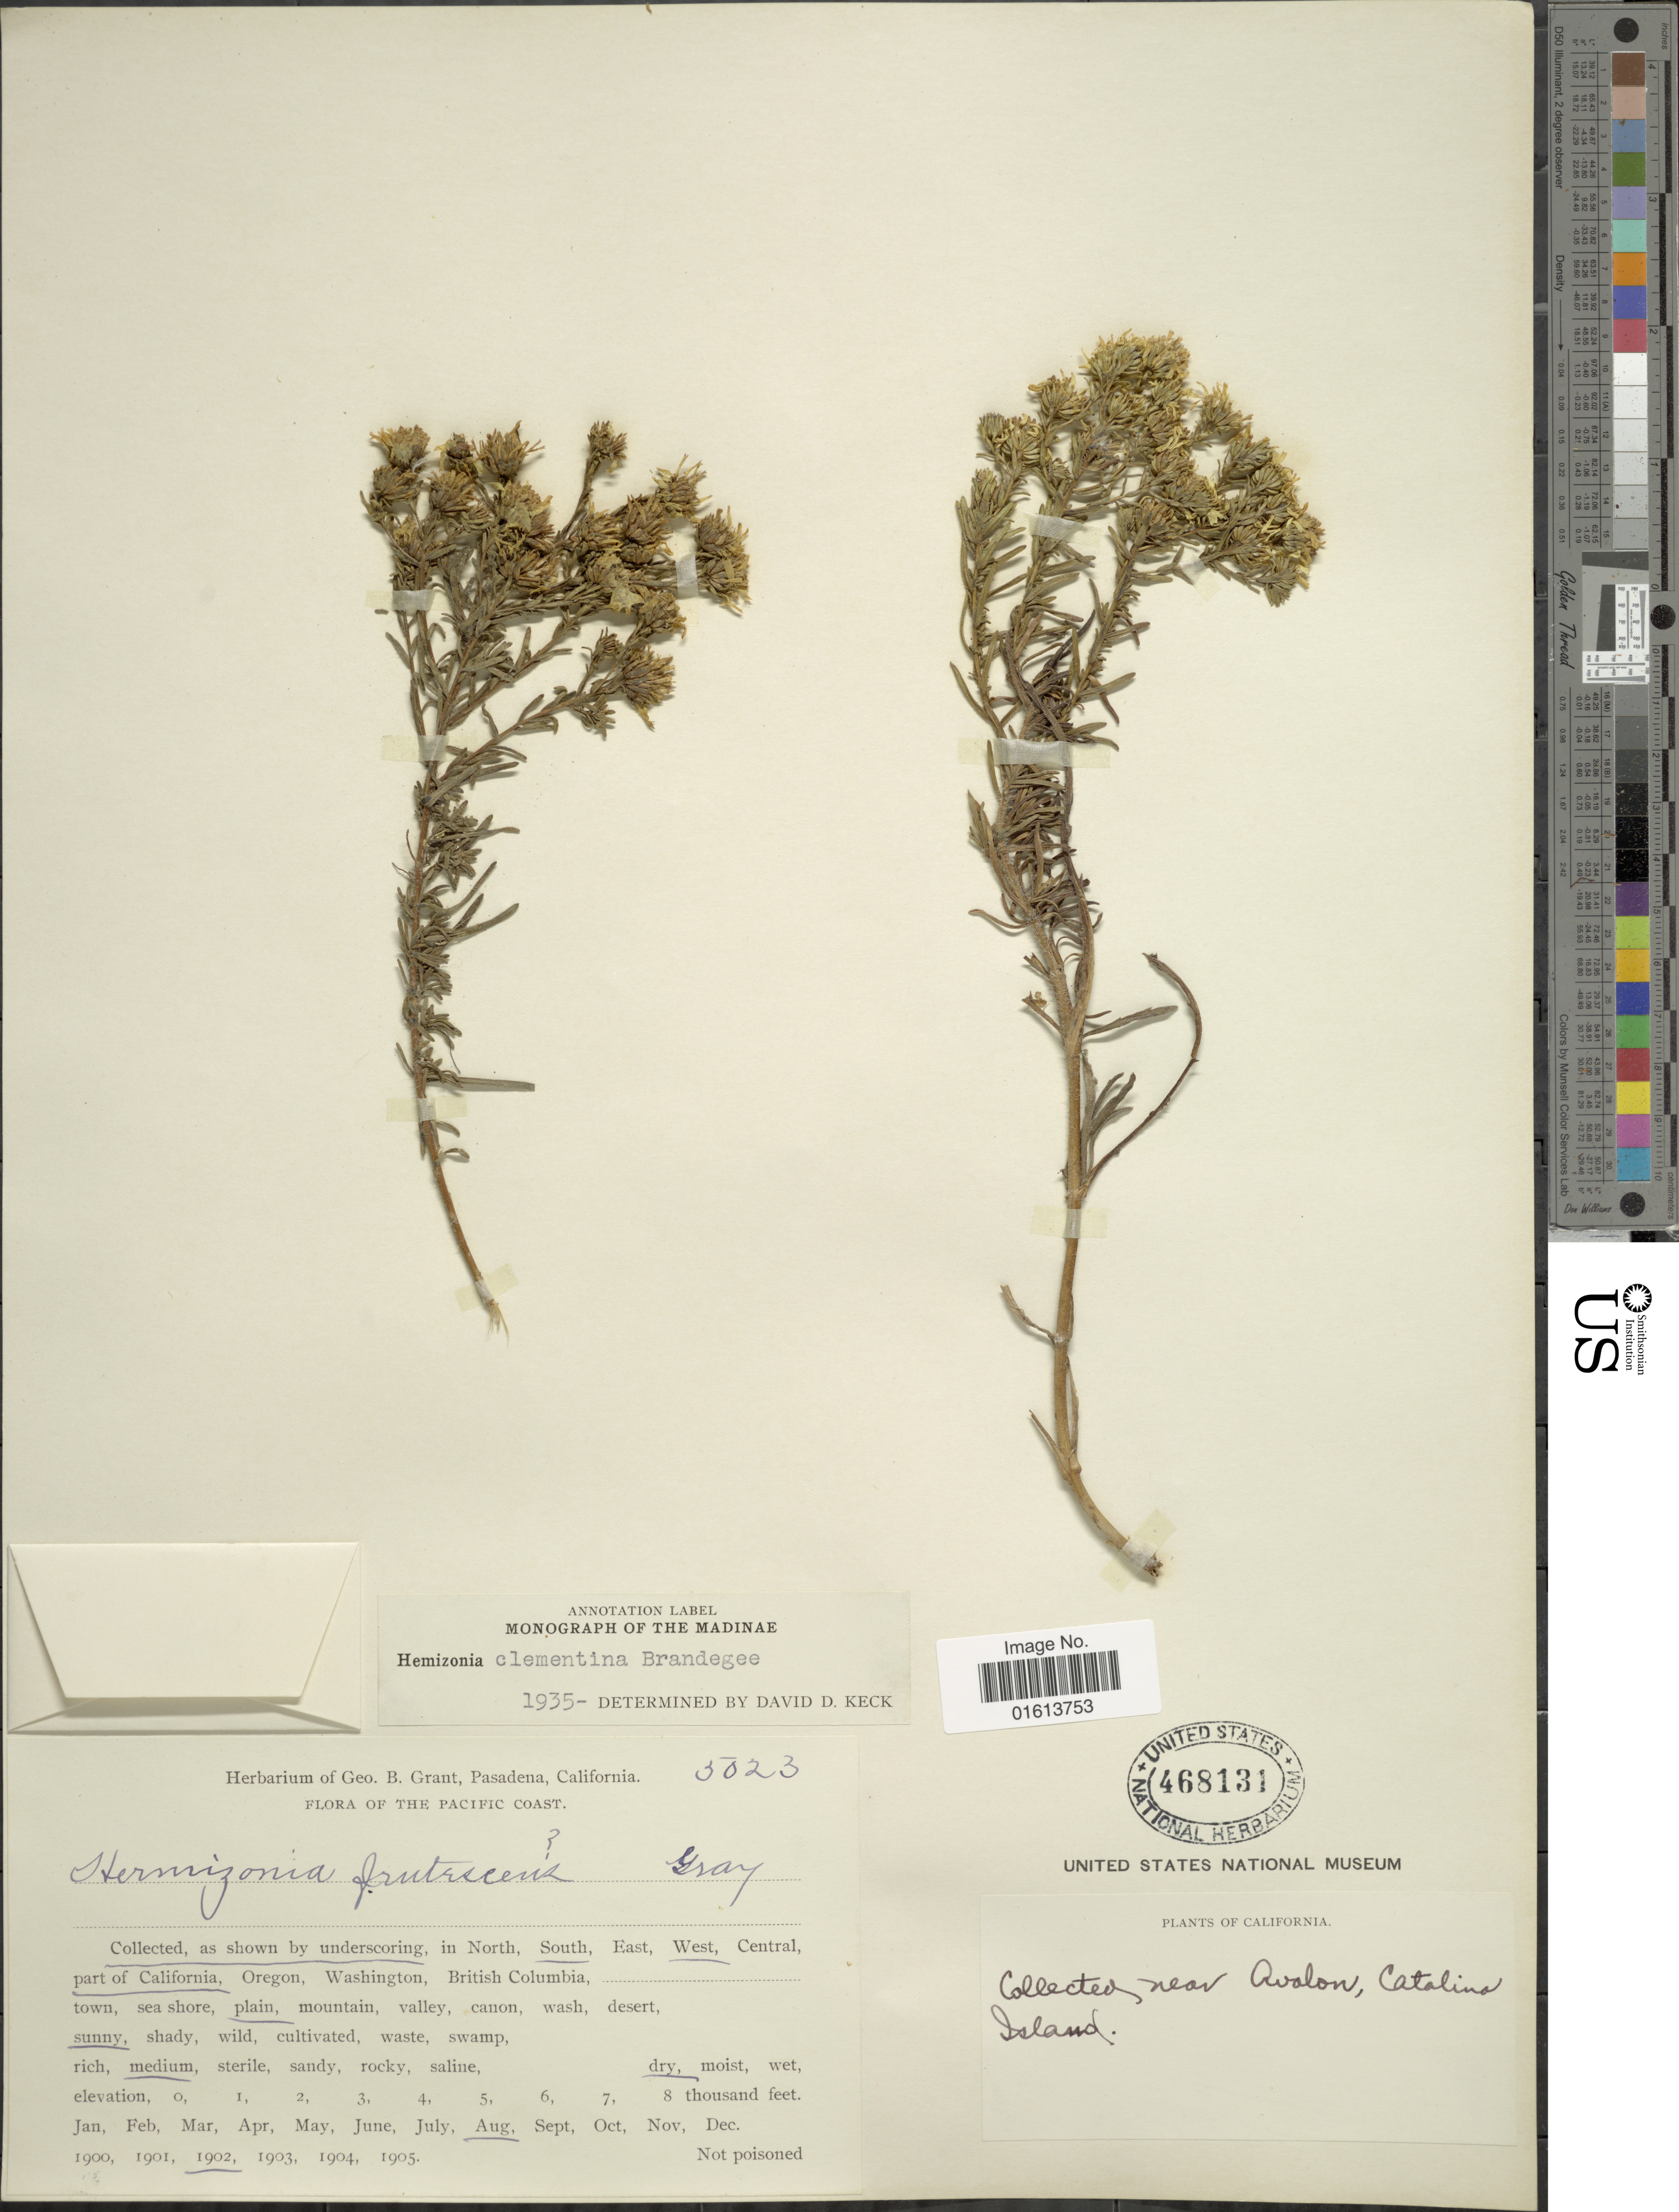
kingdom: Plantae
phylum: Tracheophyta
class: Magnoliopsida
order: Asterales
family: Asteraceae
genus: Deinandra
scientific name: Deinandra clementina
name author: (Brandegee) B.G. Baldwin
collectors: ex herb. G. B. Grant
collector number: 5023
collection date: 1902-08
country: United States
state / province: California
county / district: Los Angeles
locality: Pasadena, California. The Pacific Coast. underscoring in South West part of California.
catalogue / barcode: US 468131